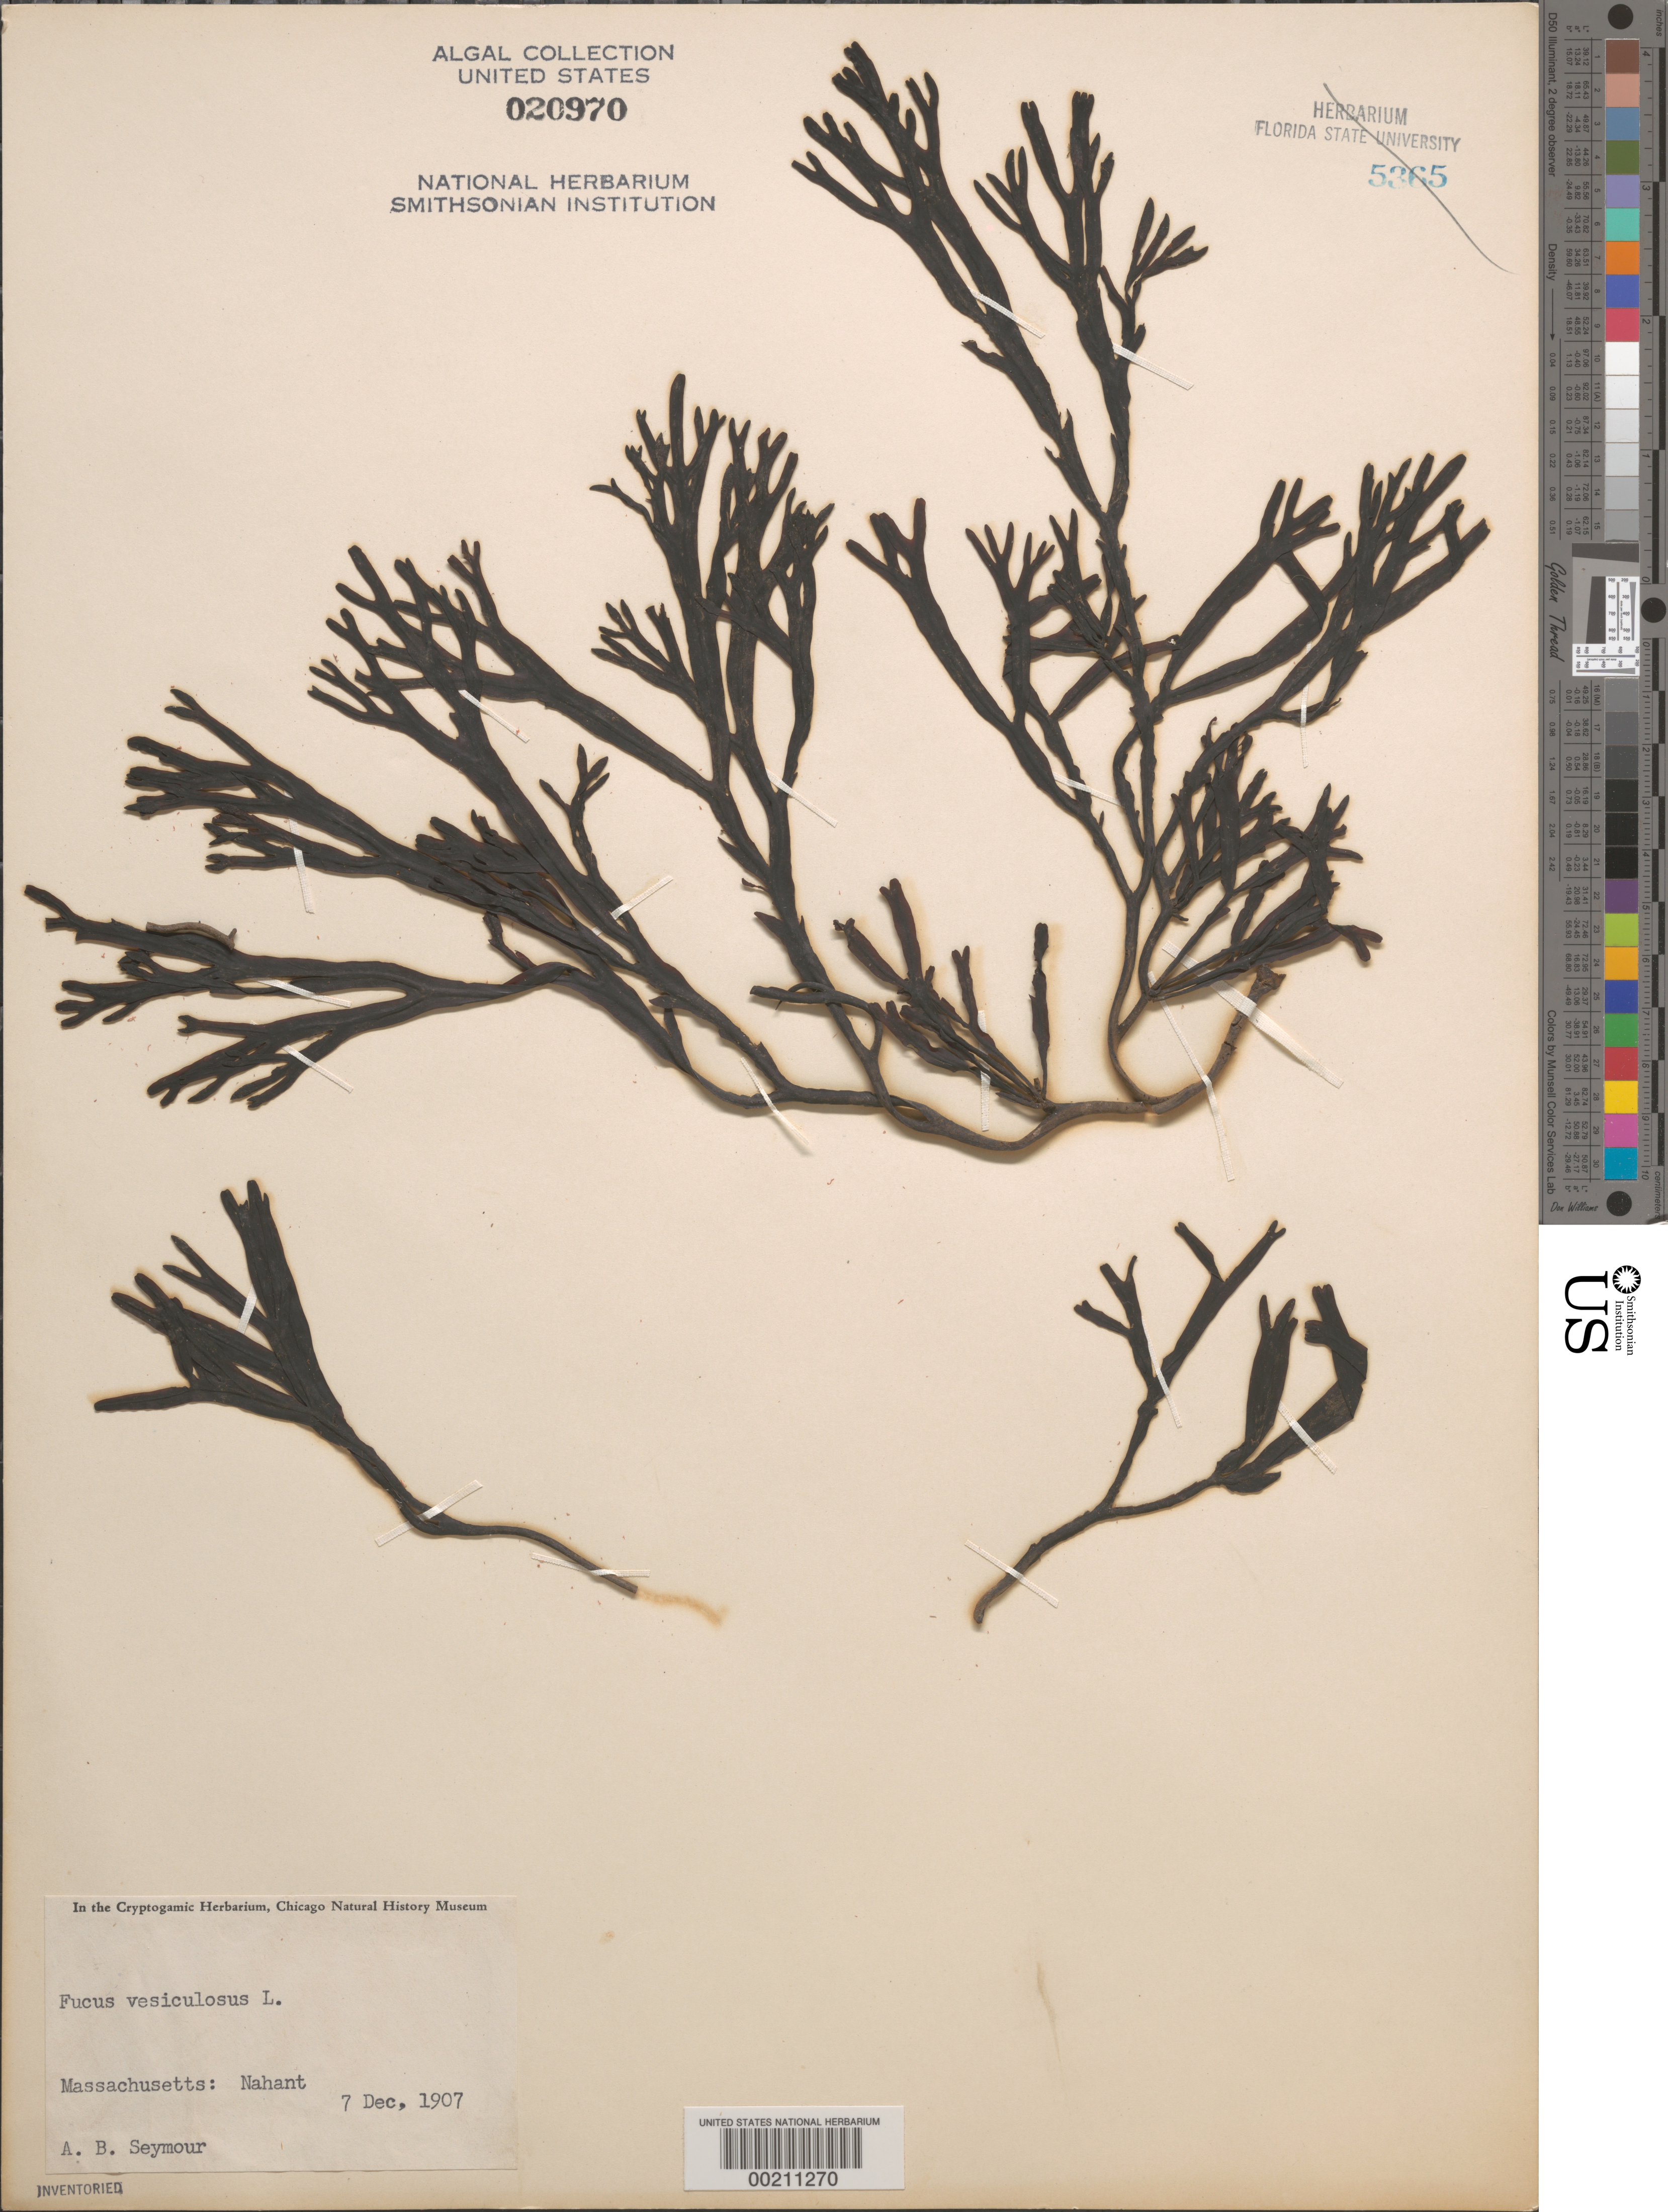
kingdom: Chromista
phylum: Ochrophyta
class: Phaeophyceae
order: Fucales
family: Fucaceae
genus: Fucus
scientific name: Fucus vesiculosus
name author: L.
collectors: A. Seymour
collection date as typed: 07 Dec 1907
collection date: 1907-12-07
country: United States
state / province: Massachusetts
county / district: Essex County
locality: Nahant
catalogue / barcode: US 20970